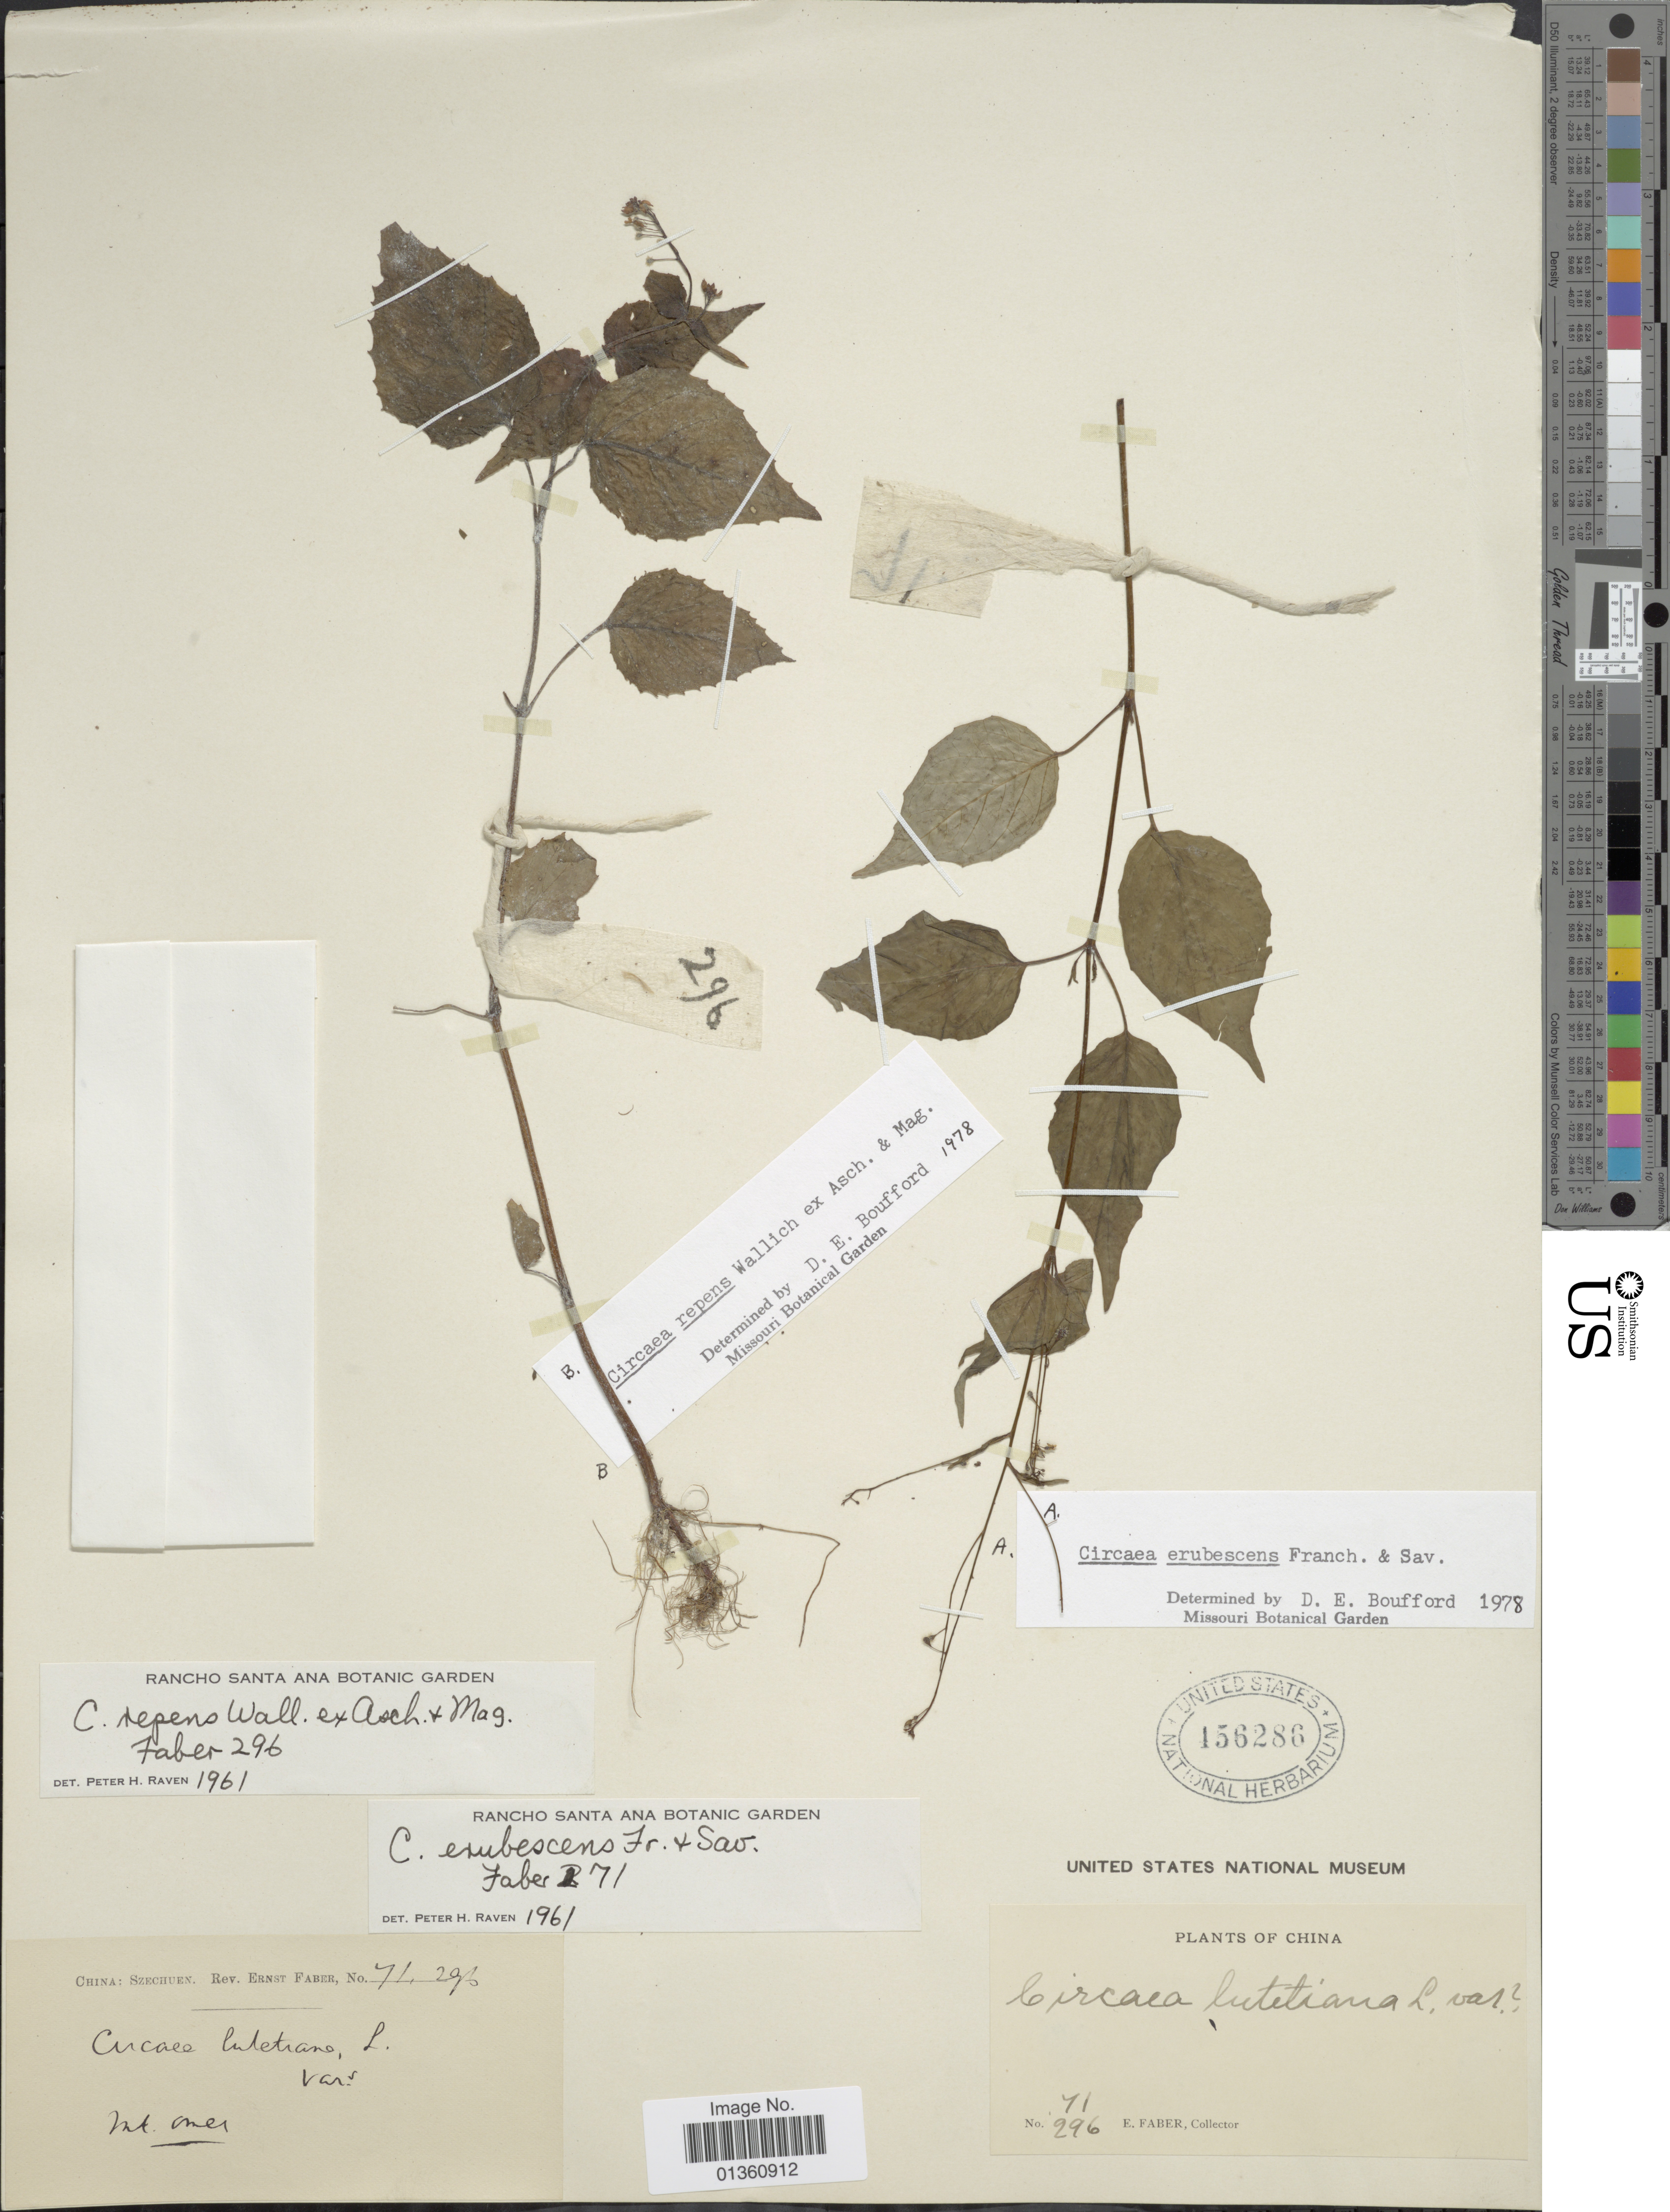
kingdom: Plantae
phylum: Tracheophyta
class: Magnoliopsida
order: Myrtales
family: Onagraceae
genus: Circaea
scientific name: Circaea repens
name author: Wall. ex Asch. & Magnus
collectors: E. Faber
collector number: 71296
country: China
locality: Szechuen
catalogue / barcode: US 456286